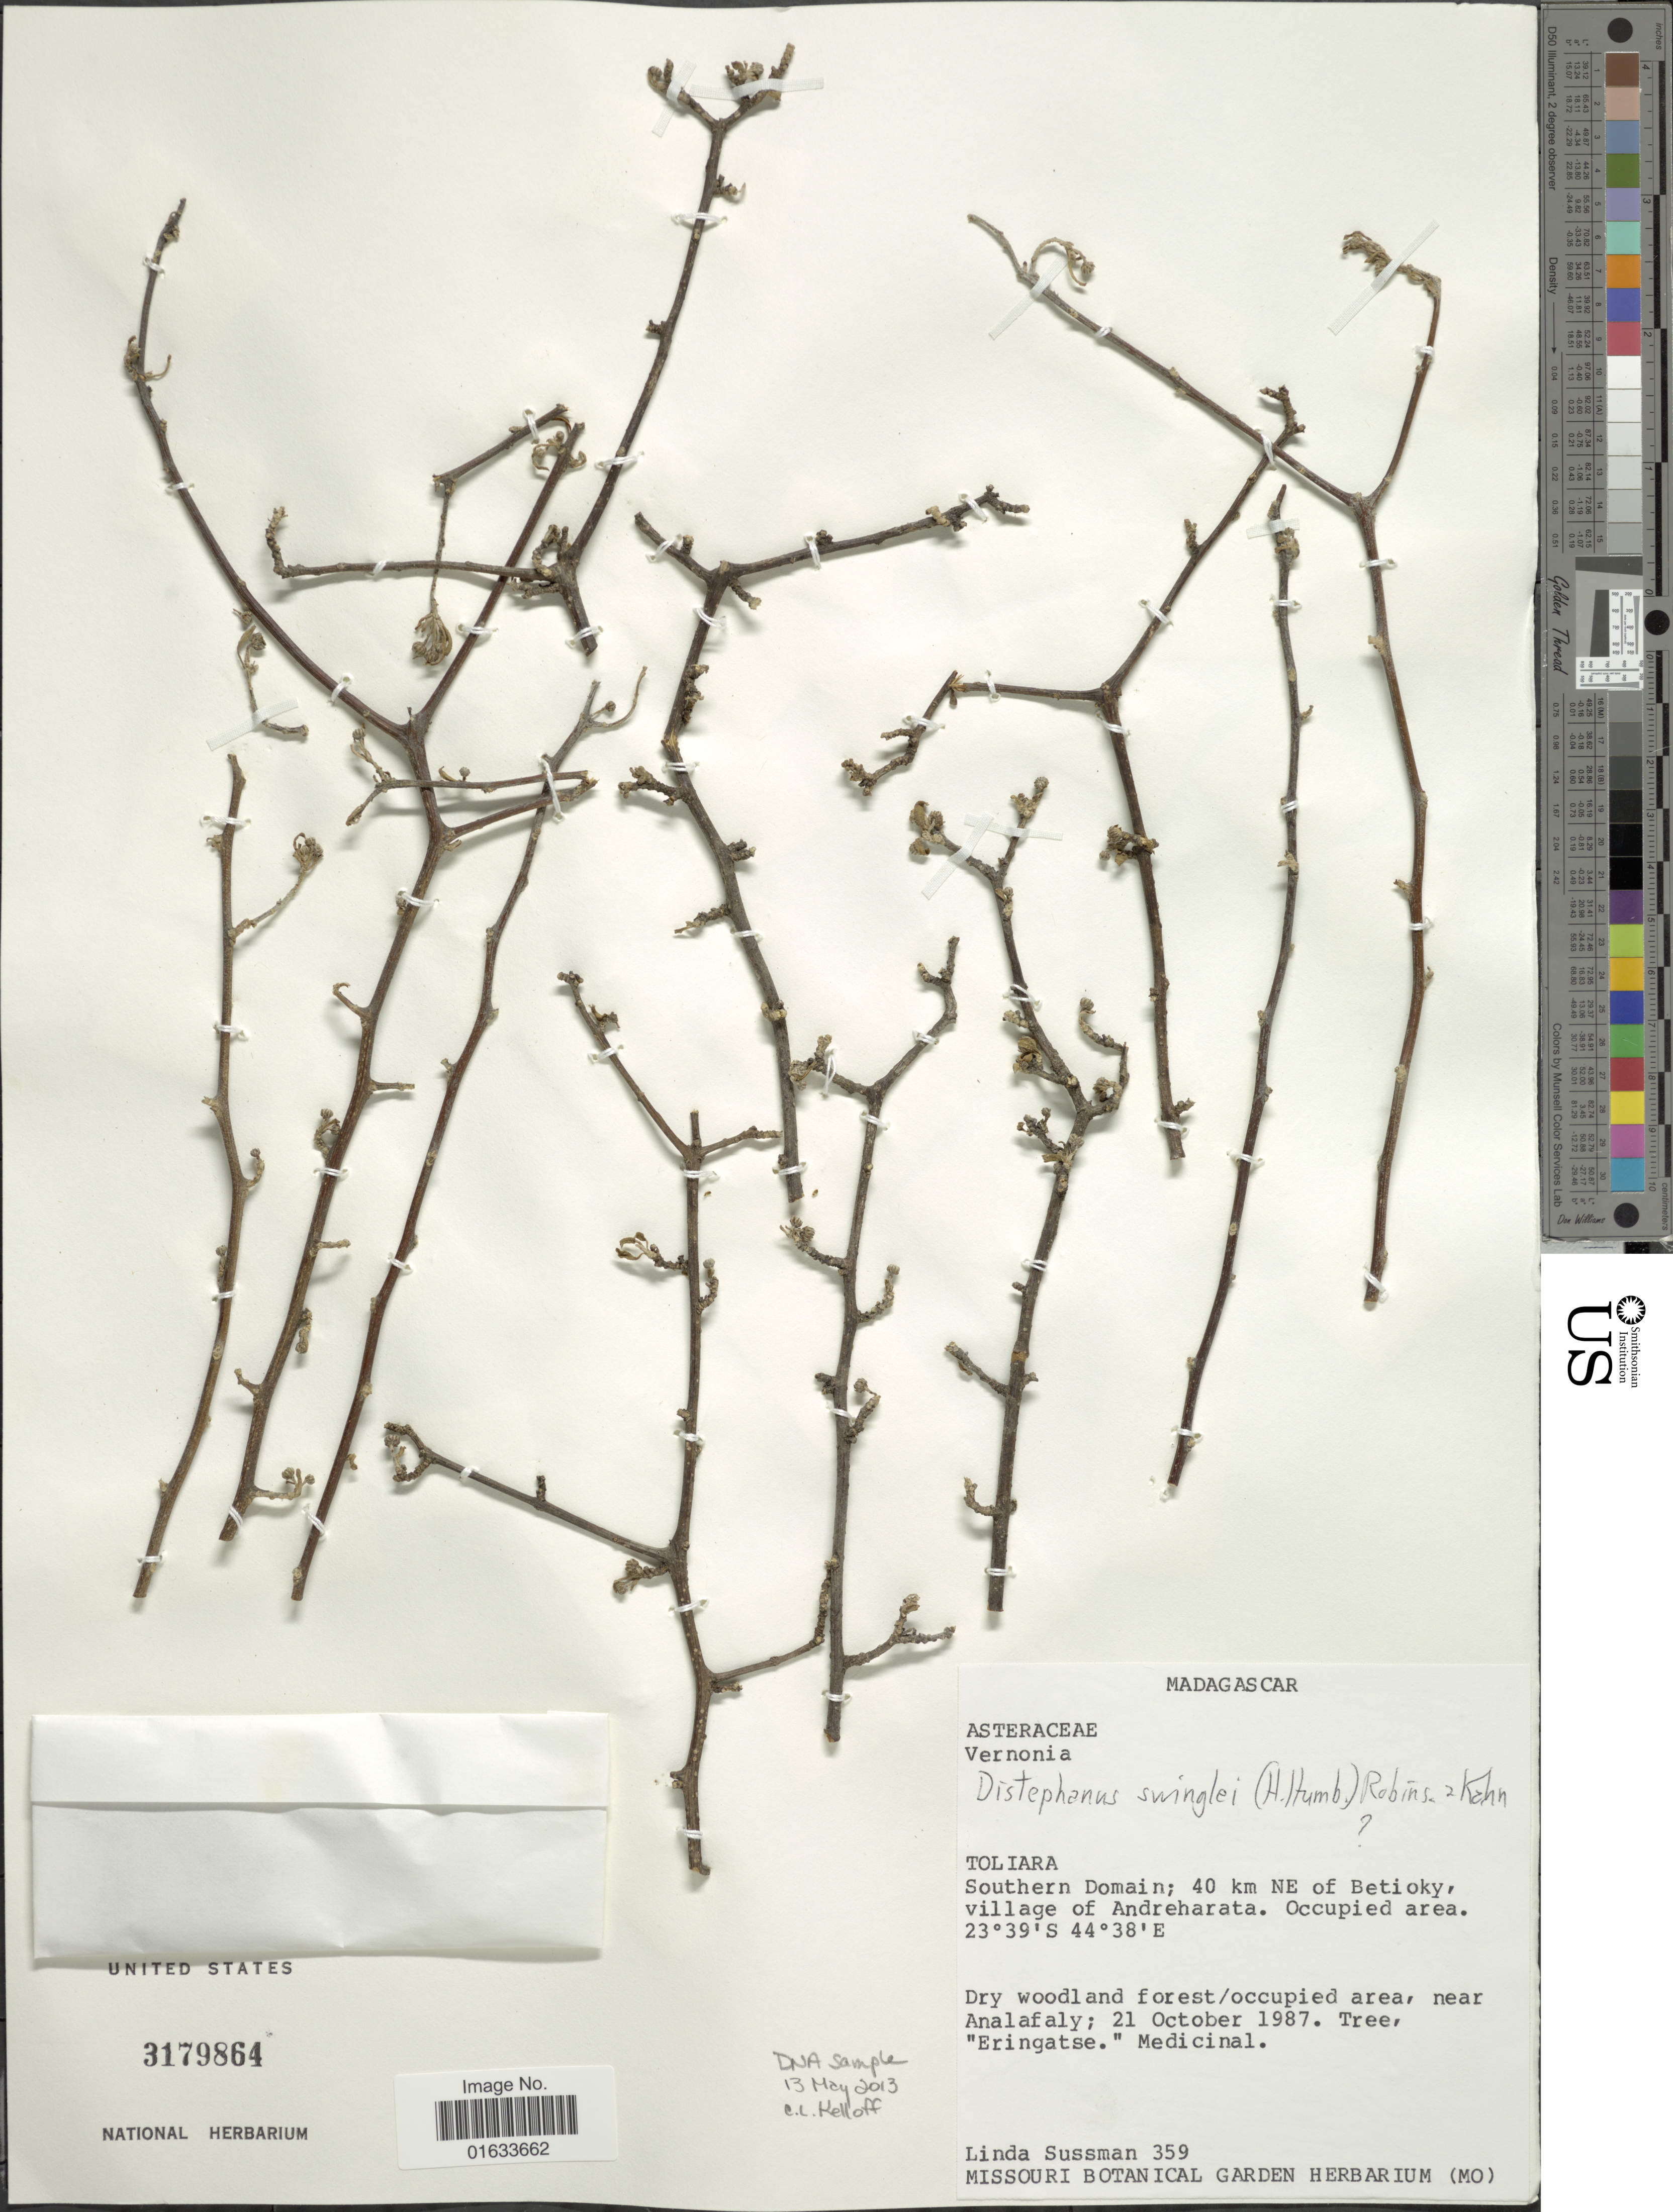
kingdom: Plantae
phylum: Tracheophyta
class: Magnoliopsida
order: Asterales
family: Asteraceae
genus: Distephanus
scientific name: Distephanus swinglei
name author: (Humbert) H. Rob. & B. Kahn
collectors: L. Sussman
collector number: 359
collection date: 1987-10-21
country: Madagascar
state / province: Atsimo-Andrefana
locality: Toliara. Southern Domain; 40 km NE of Betioky, village of Andreharata.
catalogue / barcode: US 3179864